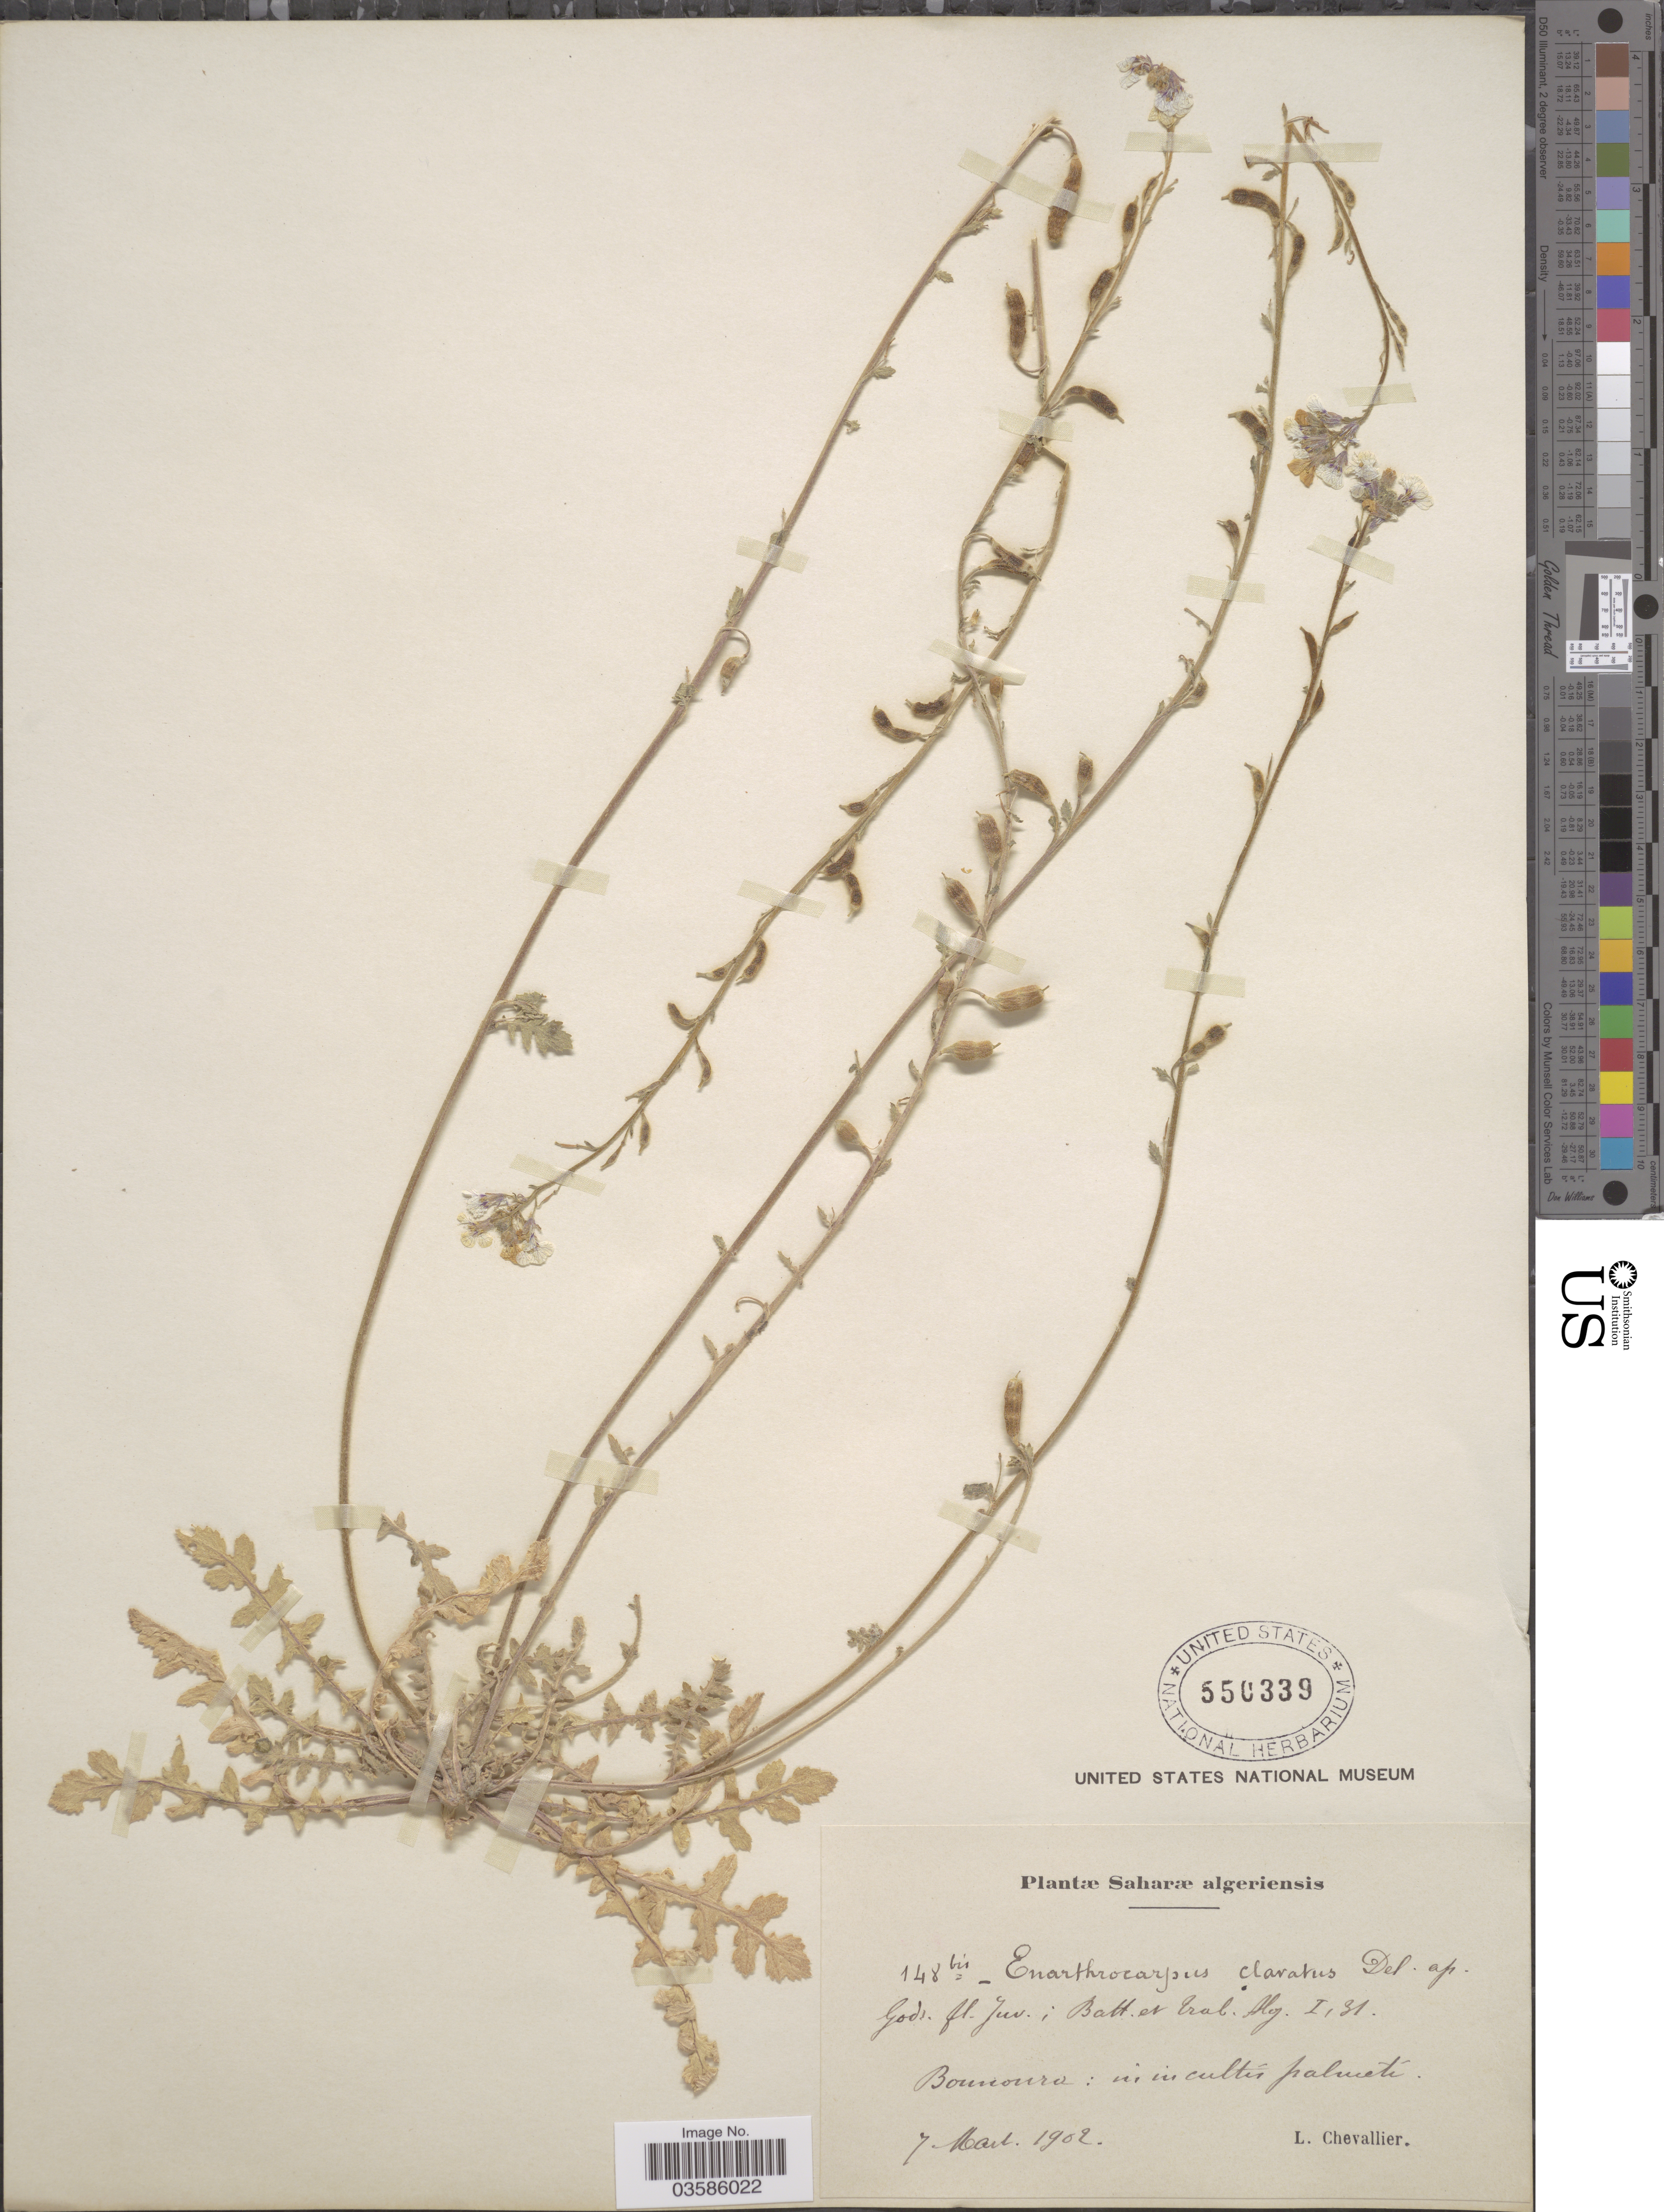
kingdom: Plantae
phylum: Tracheophyta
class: Magnoliopsida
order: Brassicales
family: Brassicaceae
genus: Enarthrocarpus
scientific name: Enarthrocarpus clavatus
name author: Delile ex Godr.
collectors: L. Chevallier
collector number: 148bis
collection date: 1902-03-07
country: Algeria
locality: Saharæ algeriensis. Bounouro: in incultis palmete.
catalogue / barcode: US 550339